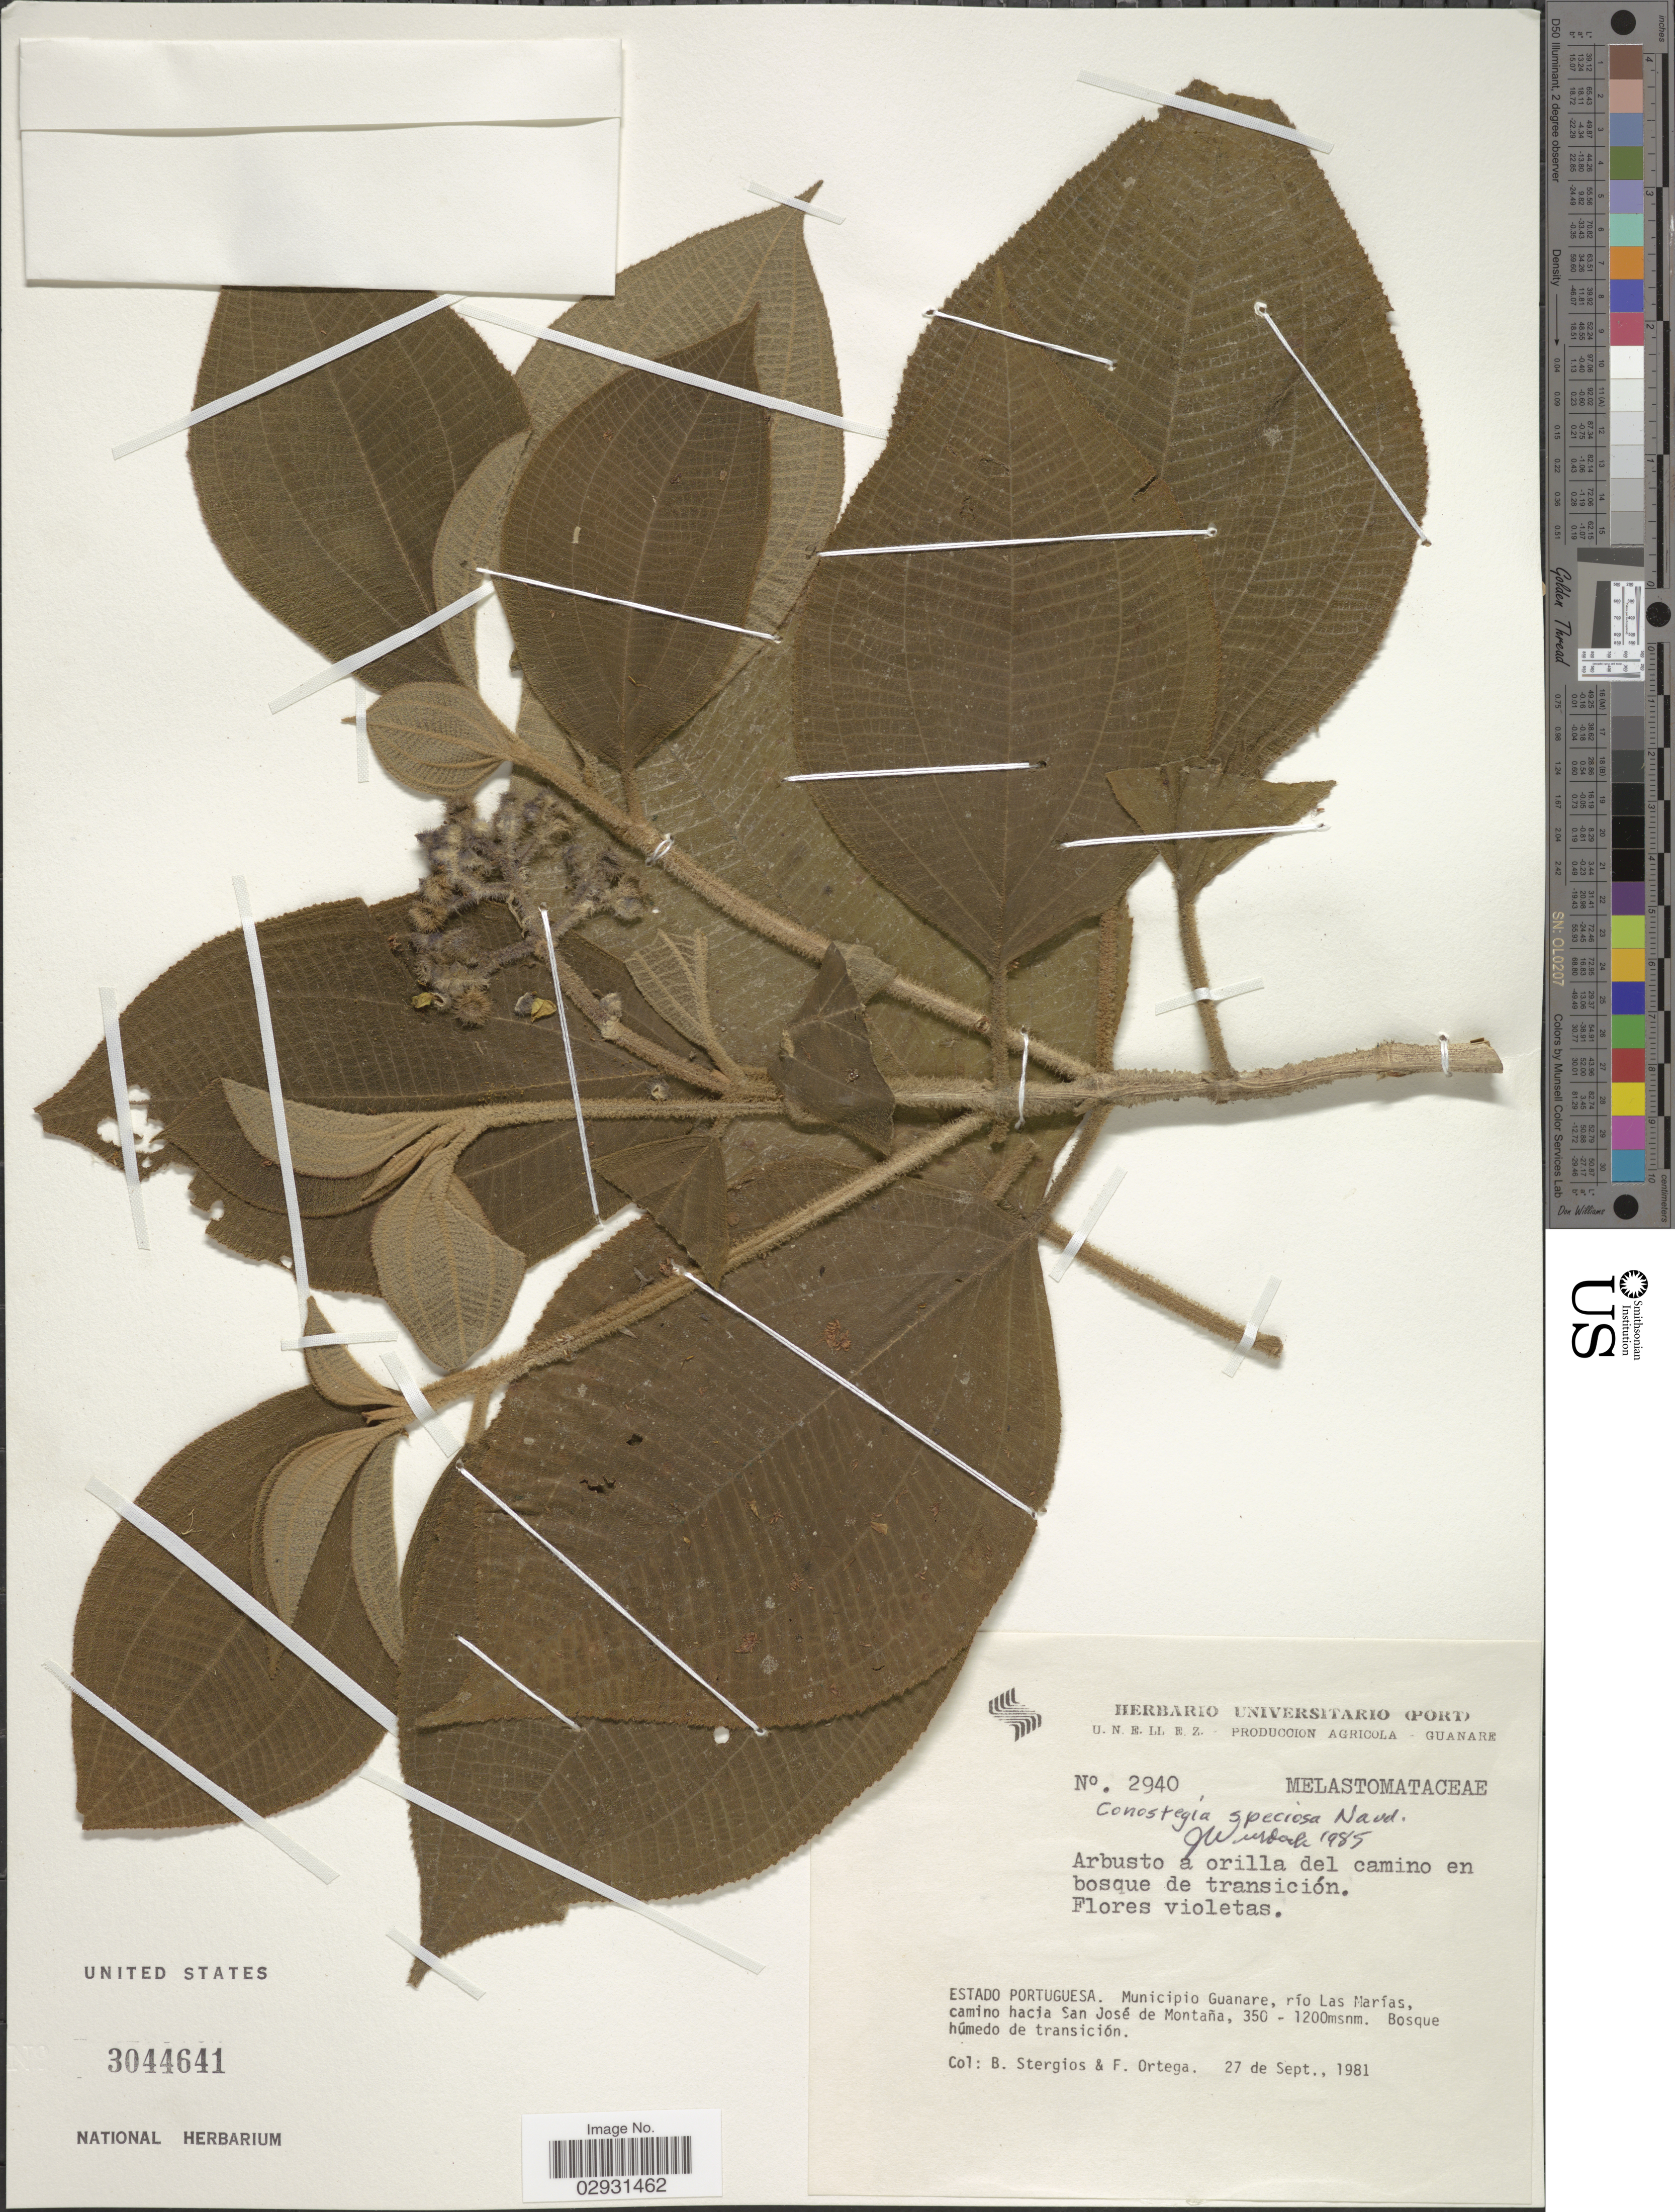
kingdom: Plantae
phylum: Tracheophyta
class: Magnoliopsida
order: Myrtales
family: Melastomataceae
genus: Conostegia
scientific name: Conostegia speciosa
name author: Naudin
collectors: B. G. Stergios & F. J. Ortega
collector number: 2940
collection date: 1981-09-27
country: Venezuela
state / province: Portuguesa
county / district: Guanare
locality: Río Las Marías, camino hacia San José de Montaña.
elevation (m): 350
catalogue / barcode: US 3044641